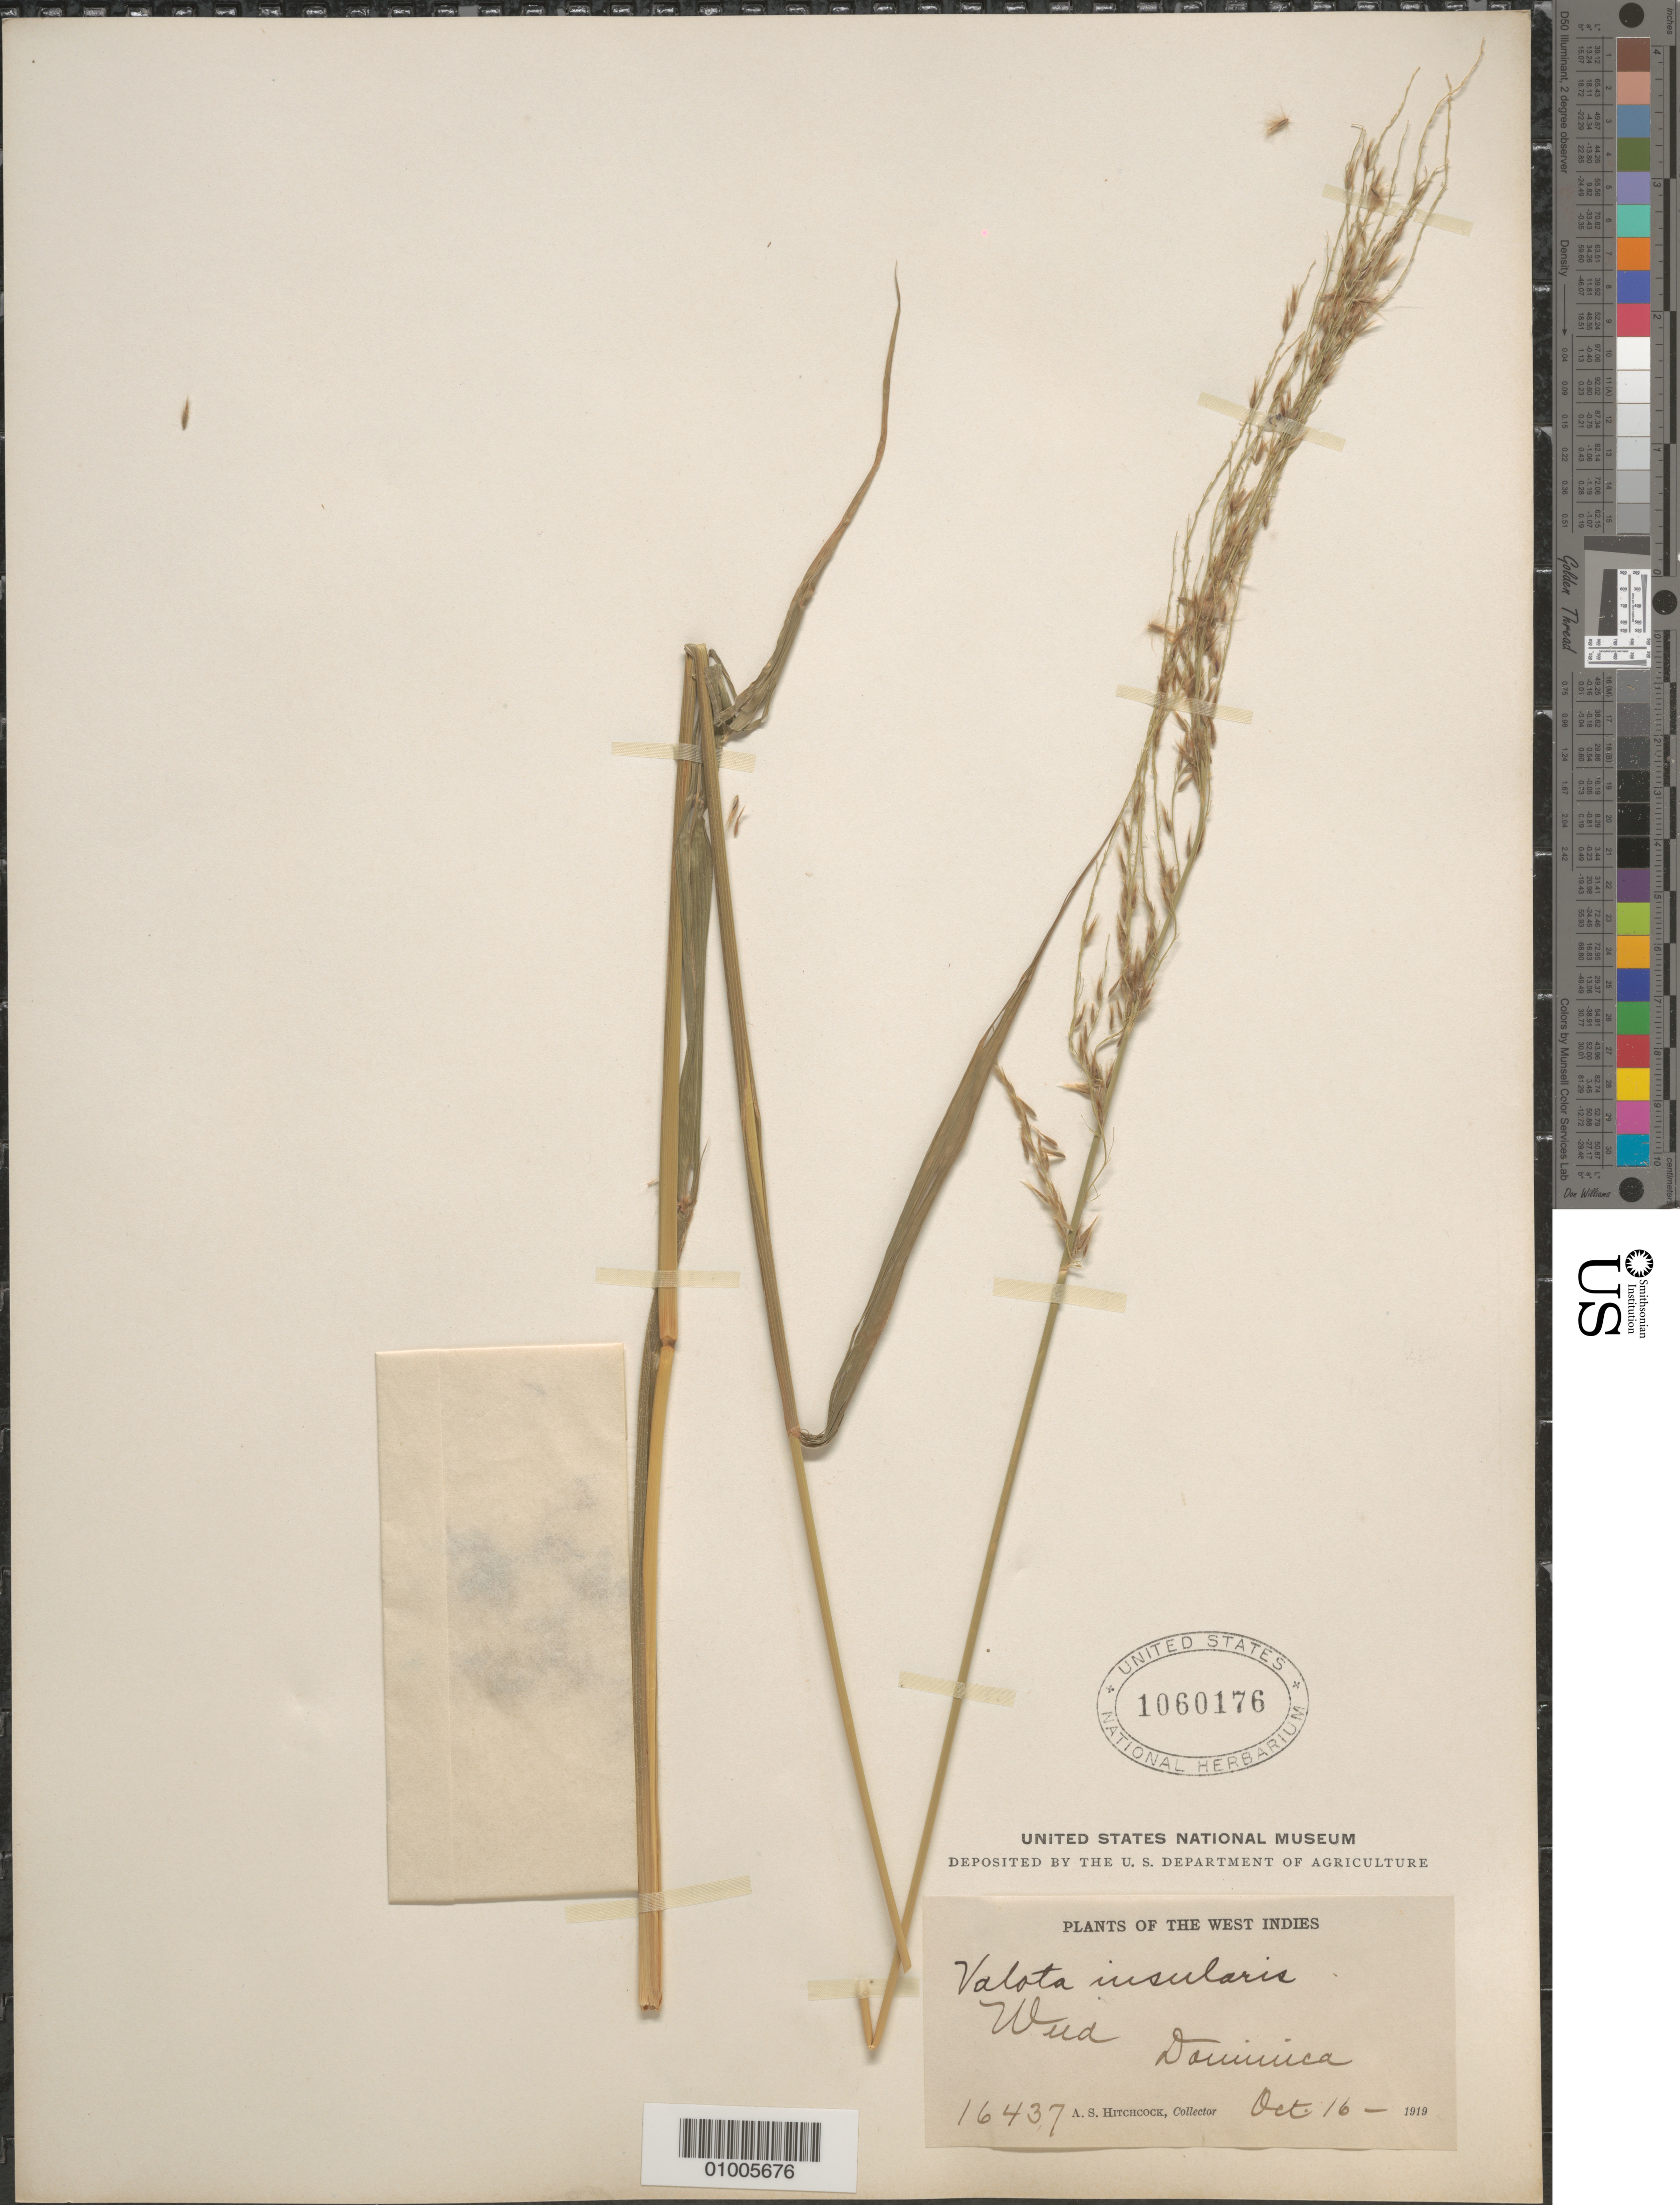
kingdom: Plantae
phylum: Tracheophyta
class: Liliopsida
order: Poales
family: Poaceae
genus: Digitaria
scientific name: Digitaria insularis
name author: (L.) Mez ex Ekman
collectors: A. S. Hitchcock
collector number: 16437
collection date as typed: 16 Oct 1919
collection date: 1919-10-16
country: Dominica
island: Dominica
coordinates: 0 N, 0 E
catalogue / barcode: US 1060176